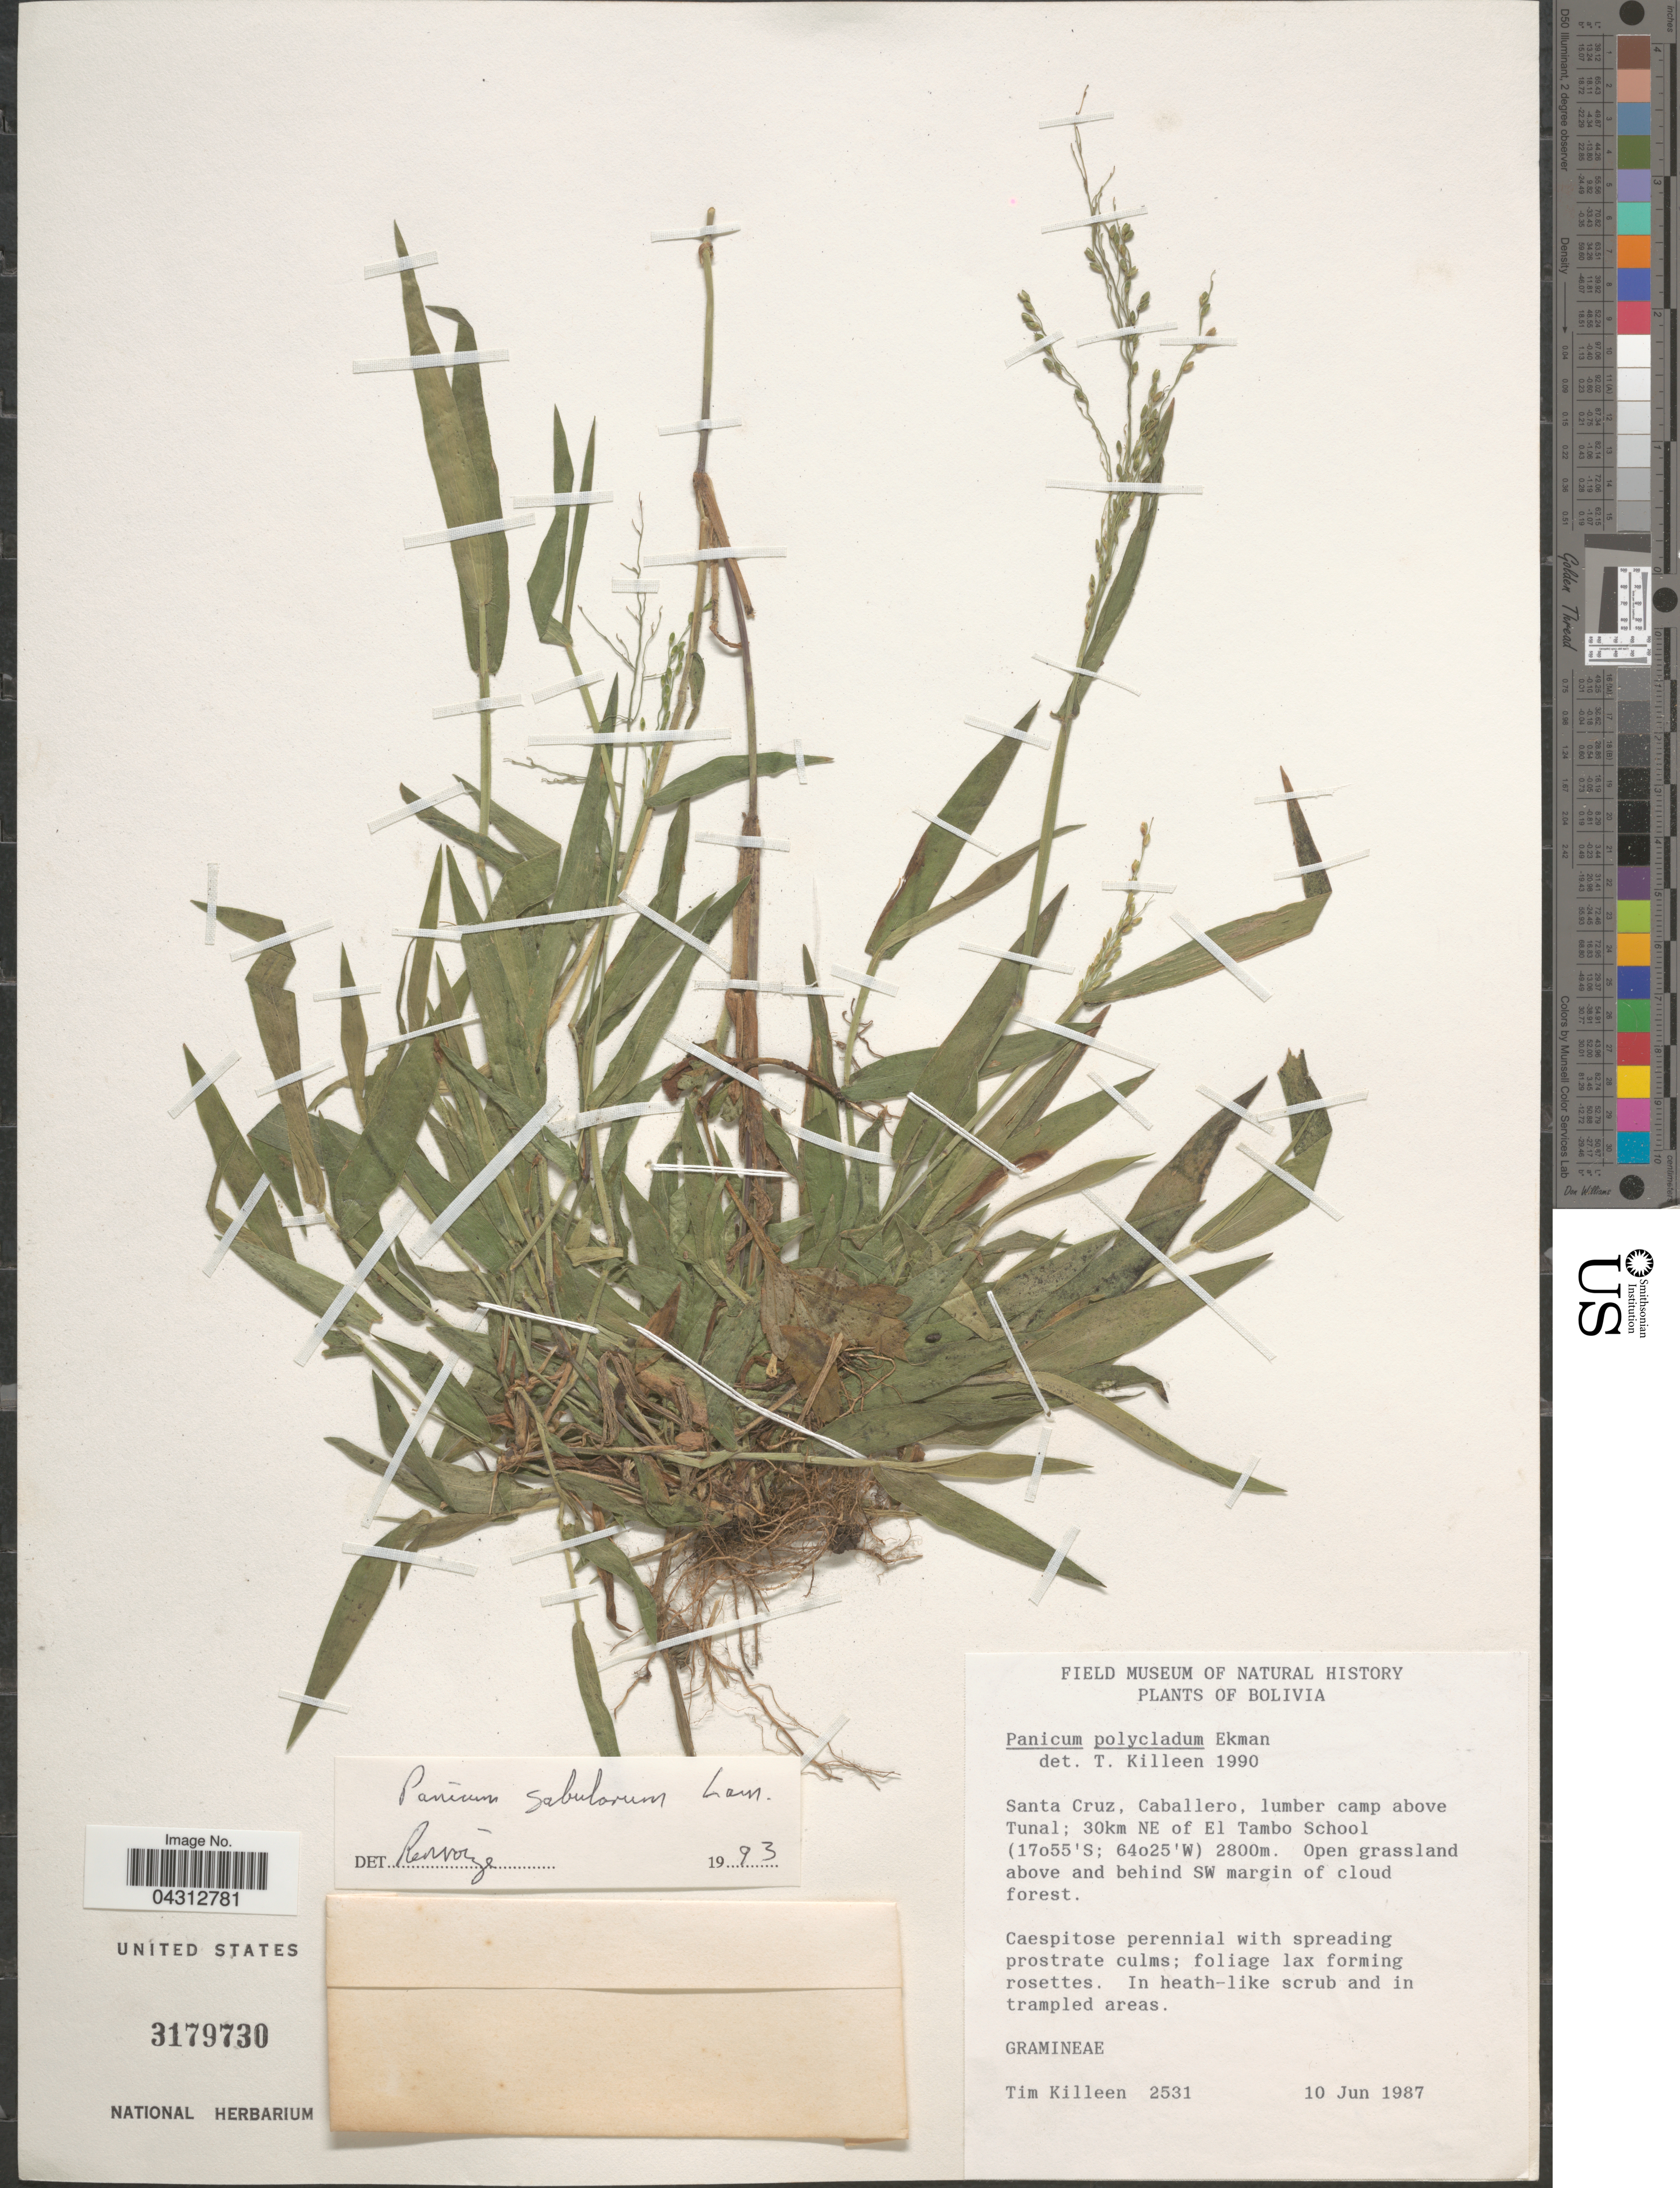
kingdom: Plantae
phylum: Tracheophyta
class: Liliopsida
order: Poales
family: Poaceae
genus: Dichanthelium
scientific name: Dichanthelium sabulorum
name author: (Lam.) Gould & C.A. Clark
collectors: T. J. Killeen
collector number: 2531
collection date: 1987-06-10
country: Bolivia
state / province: Santa Cruz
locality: Caballero, lumber camp above Tunal; 30km NE of El Tambo School. Open grassland above and behind SW margin of cloud forest.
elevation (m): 2800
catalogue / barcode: US 3179730